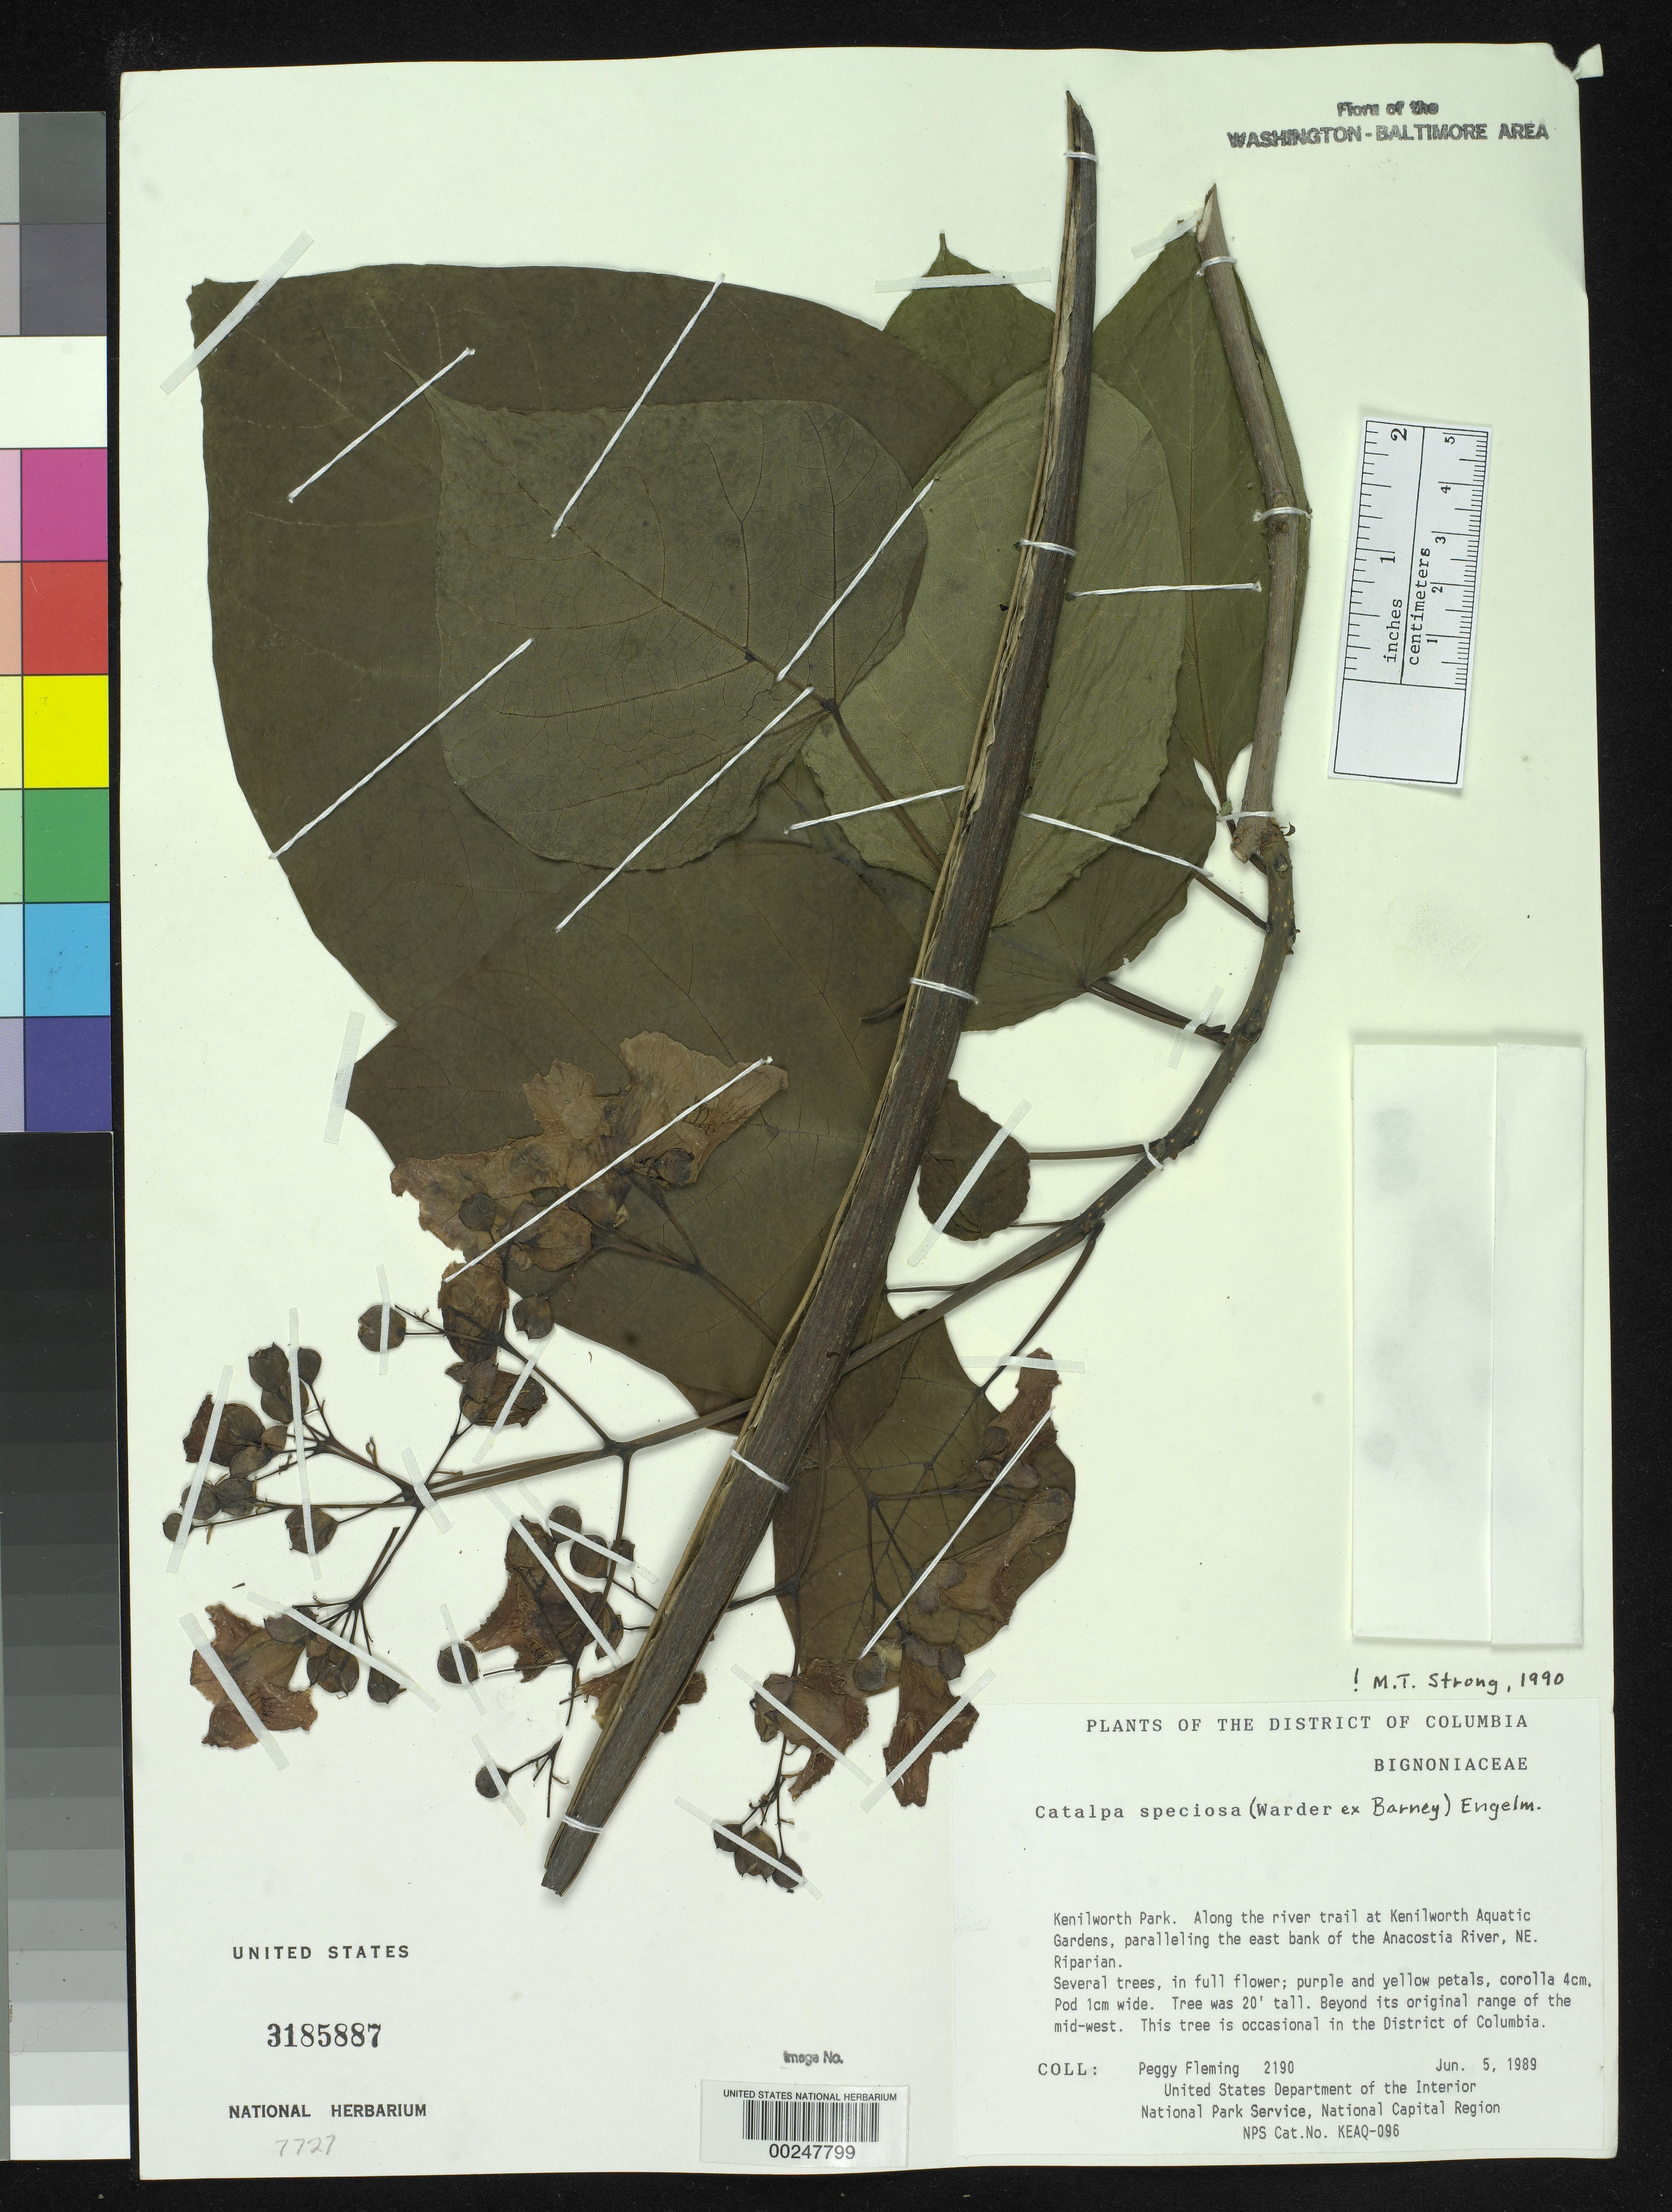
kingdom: Plantae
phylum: Tracheophyta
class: Magnoliopsida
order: Lamiales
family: Bignoniaceae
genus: Catalpa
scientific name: Catalpa speciosa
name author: (Warder) Warder ex Engelm.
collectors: P. Fleming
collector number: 2190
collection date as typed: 05 Jun 1989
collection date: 1989-06-05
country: United States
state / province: District of Columbia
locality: Kenilworth Park, along the river trail at Kenilworth Aquatic gardens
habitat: Along the river trail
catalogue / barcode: US 3185887